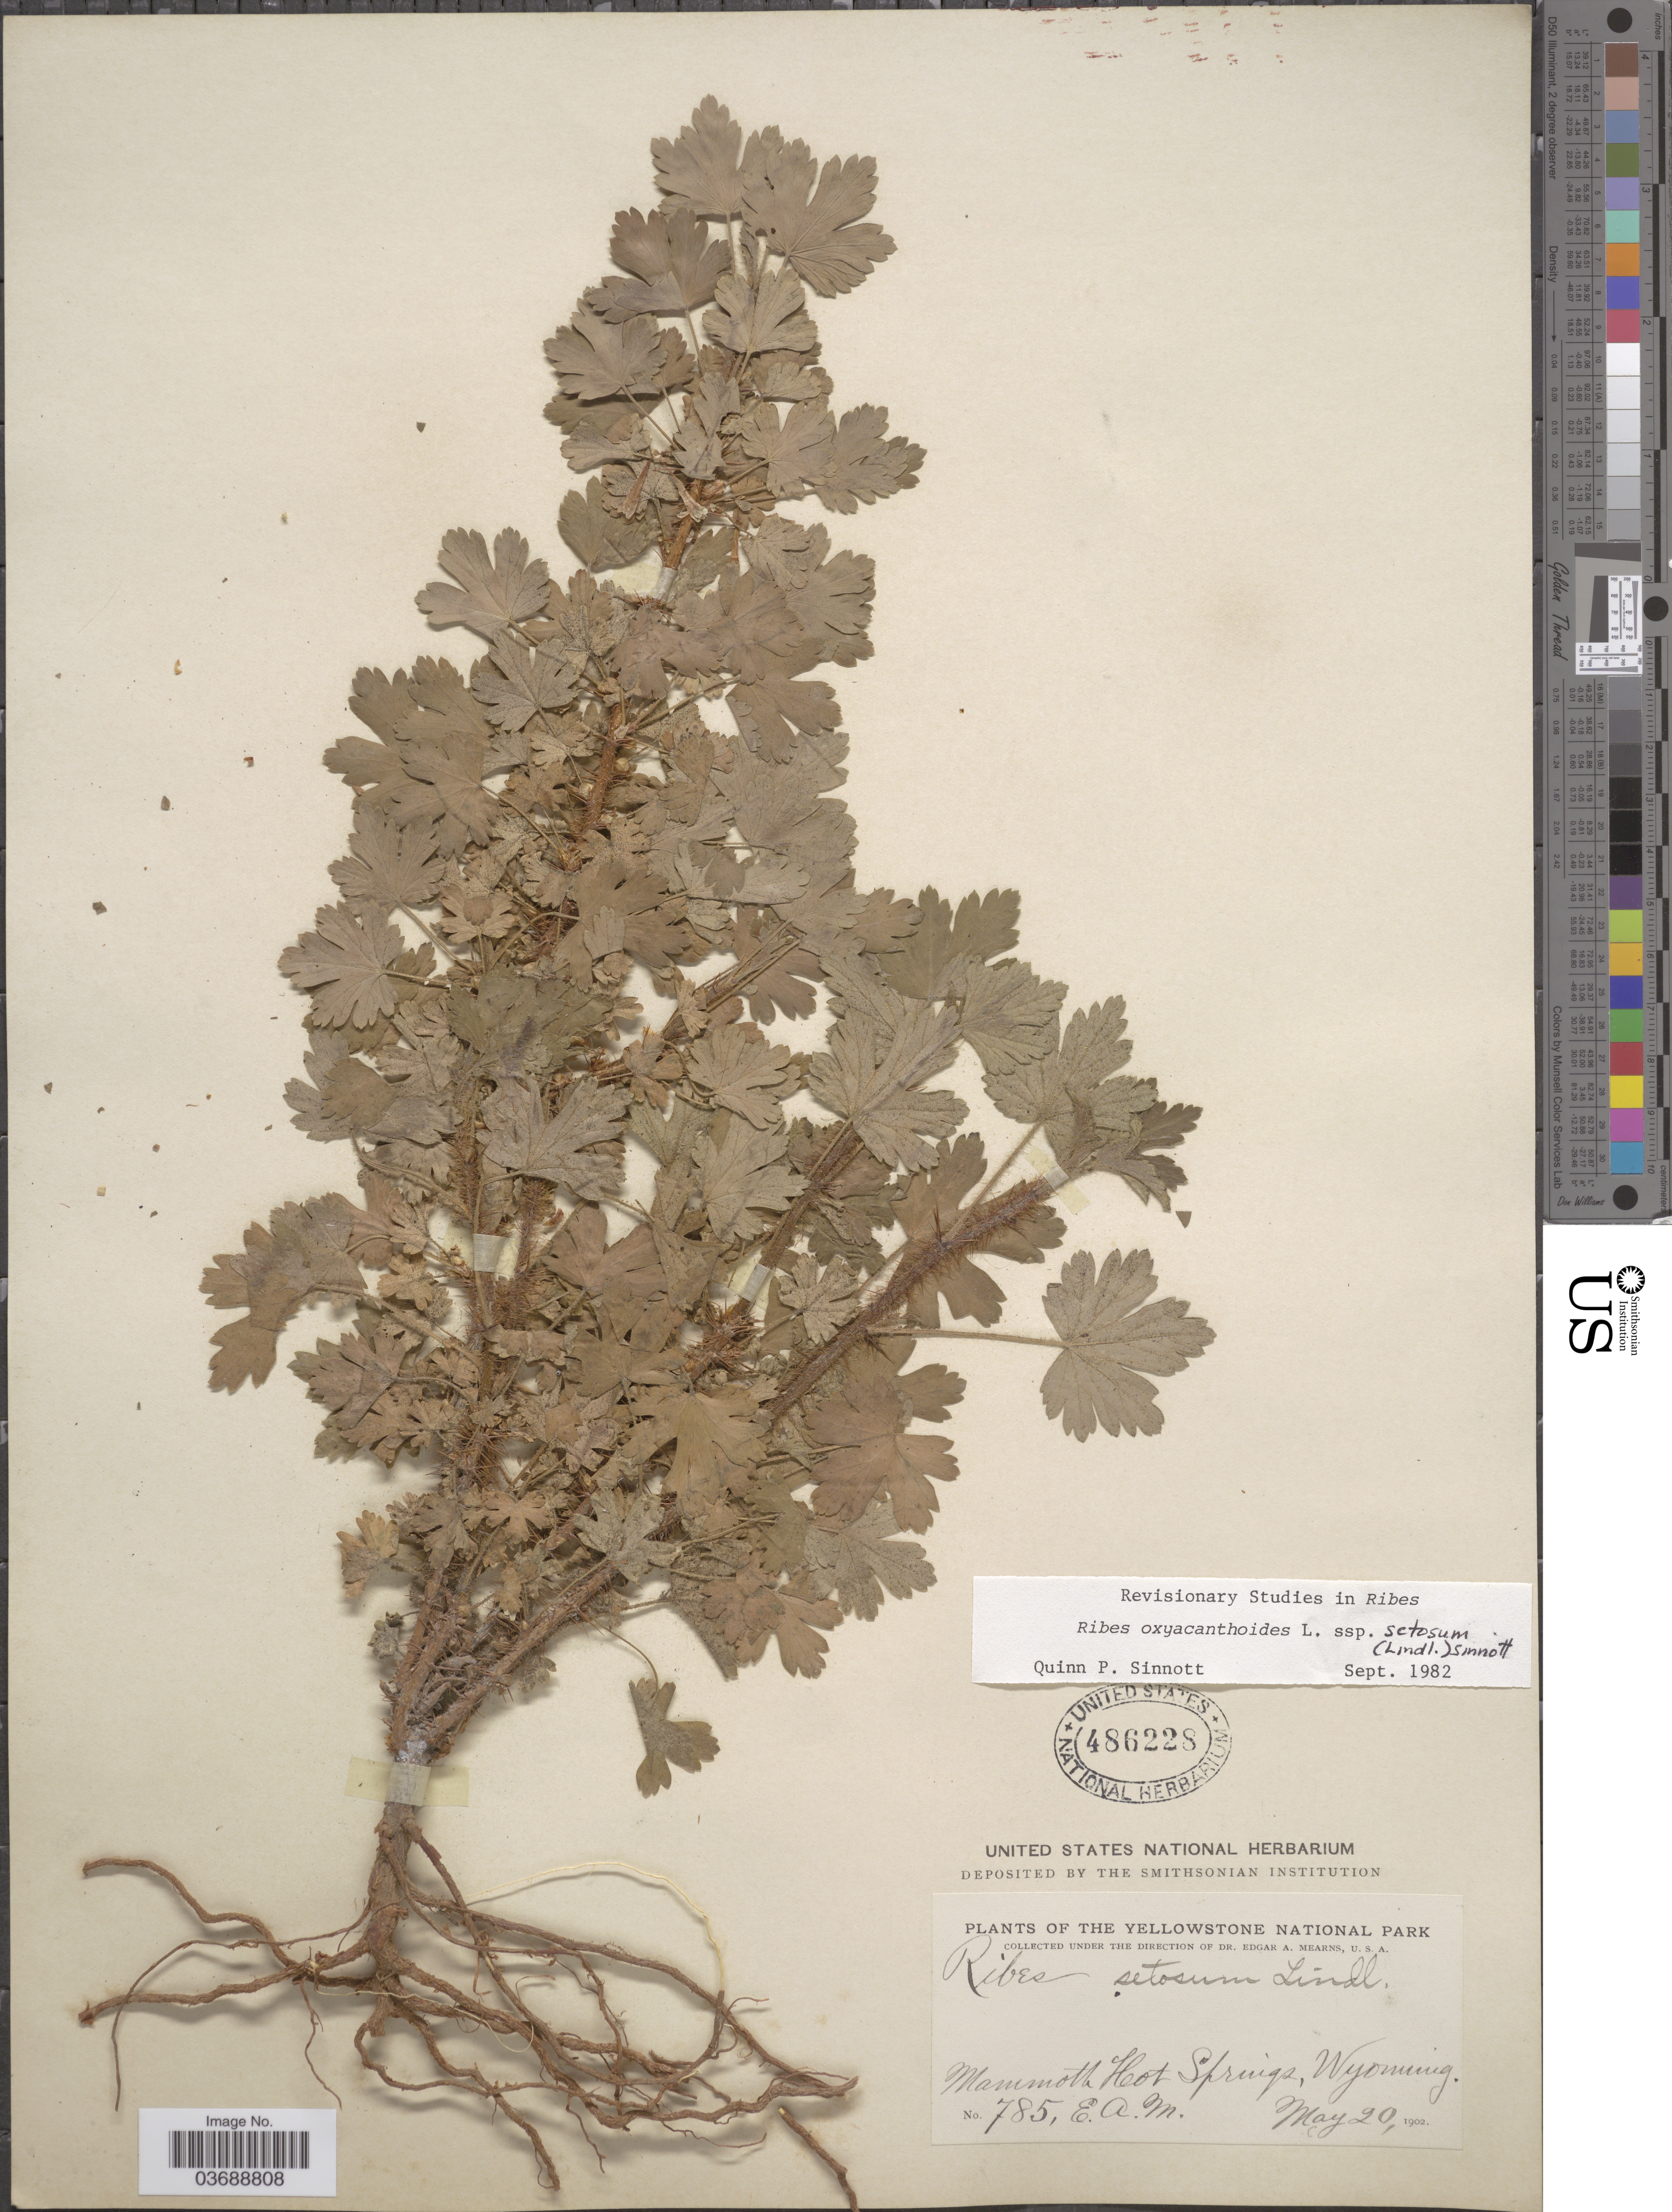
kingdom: Plantae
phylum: Tracheophyta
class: Magnoliopsida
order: Saxifragales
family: Grossulariaceae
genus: Ribes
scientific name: Ribes oxyacanthoides subsp. setosum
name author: (Lindl.) Q.P. Sinnott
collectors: E. A. Mearns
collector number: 785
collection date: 1902-05-20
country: United States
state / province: Wyoming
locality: The Yellowstone National Park. Mammoth Hot Springs.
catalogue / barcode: US 486228